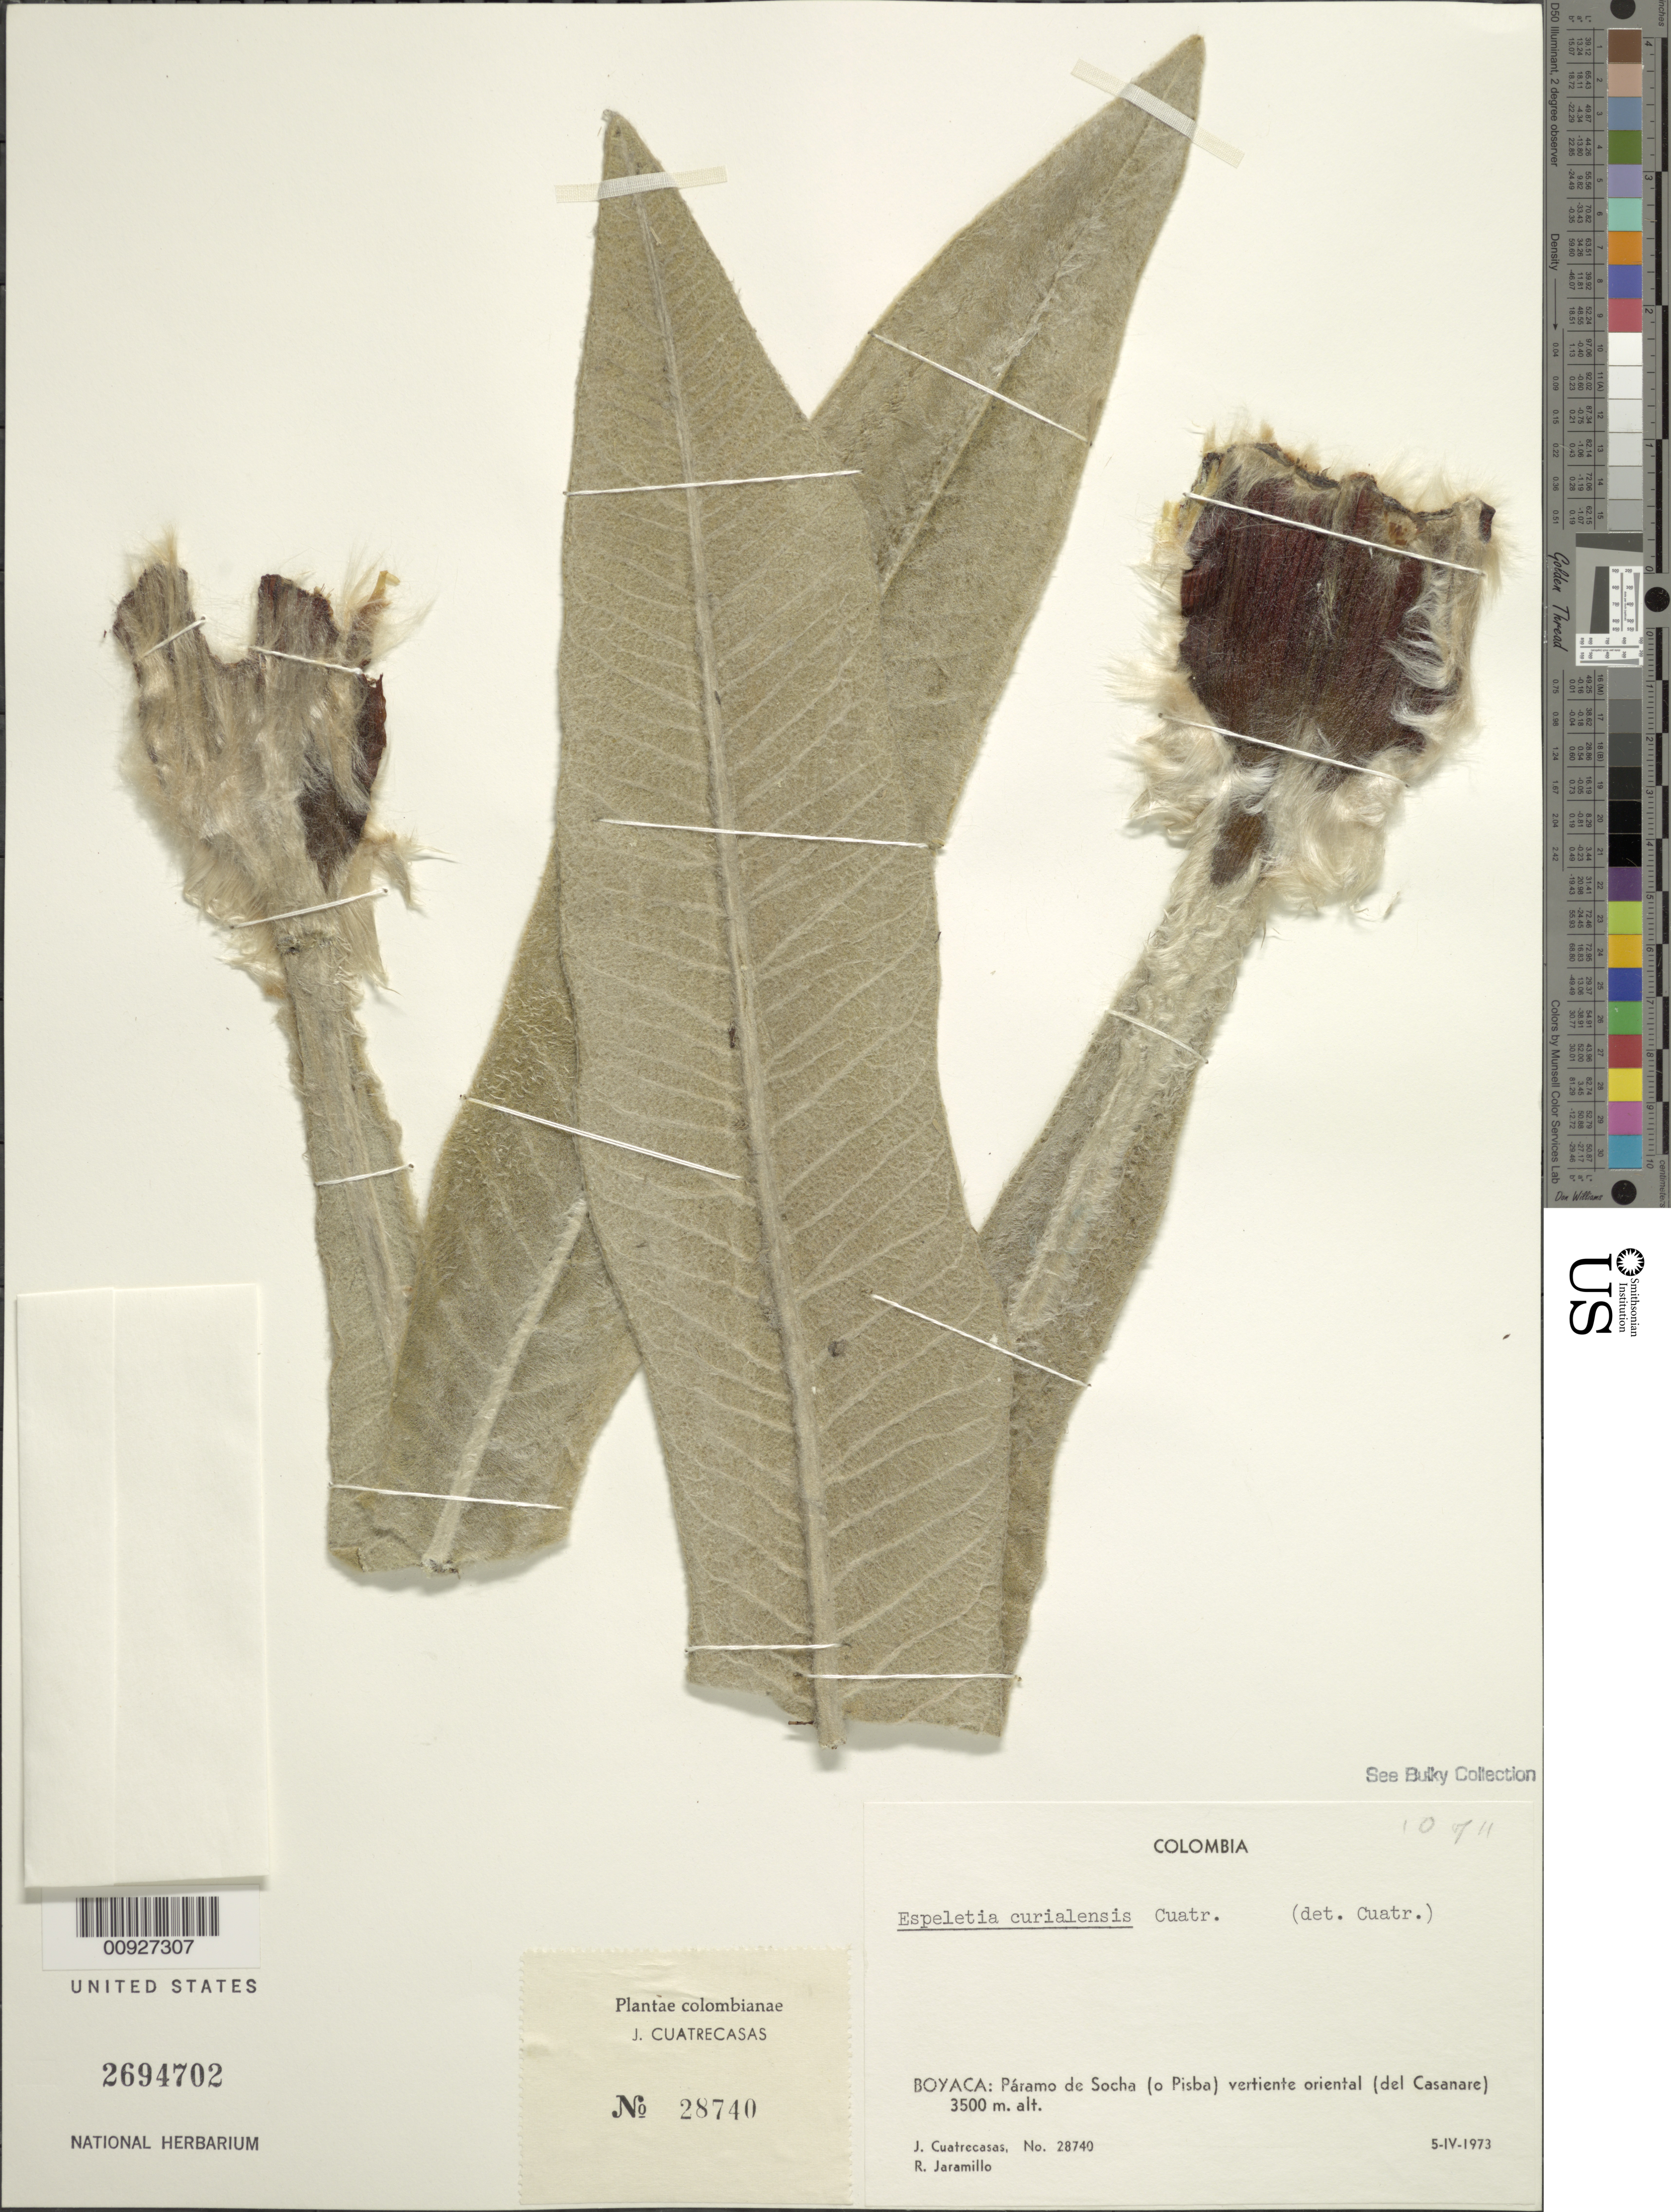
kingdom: Plantae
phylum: Tracheophyta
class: Magnoliopsida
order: Asterales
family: Asteraceae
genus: Espeletia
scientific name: Espeletia curialensis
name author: Cuatrec.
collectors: J. Cuatrecasas & R. Jaramillo M.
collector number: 28740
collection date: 1973-04-05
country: Colombia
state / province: Boyacá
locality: P. de Socha (o Pisba). Páramo de Socha (o Pisba) vertiente oriental (del Casanare)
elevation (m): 3500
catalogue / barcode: US 2694702